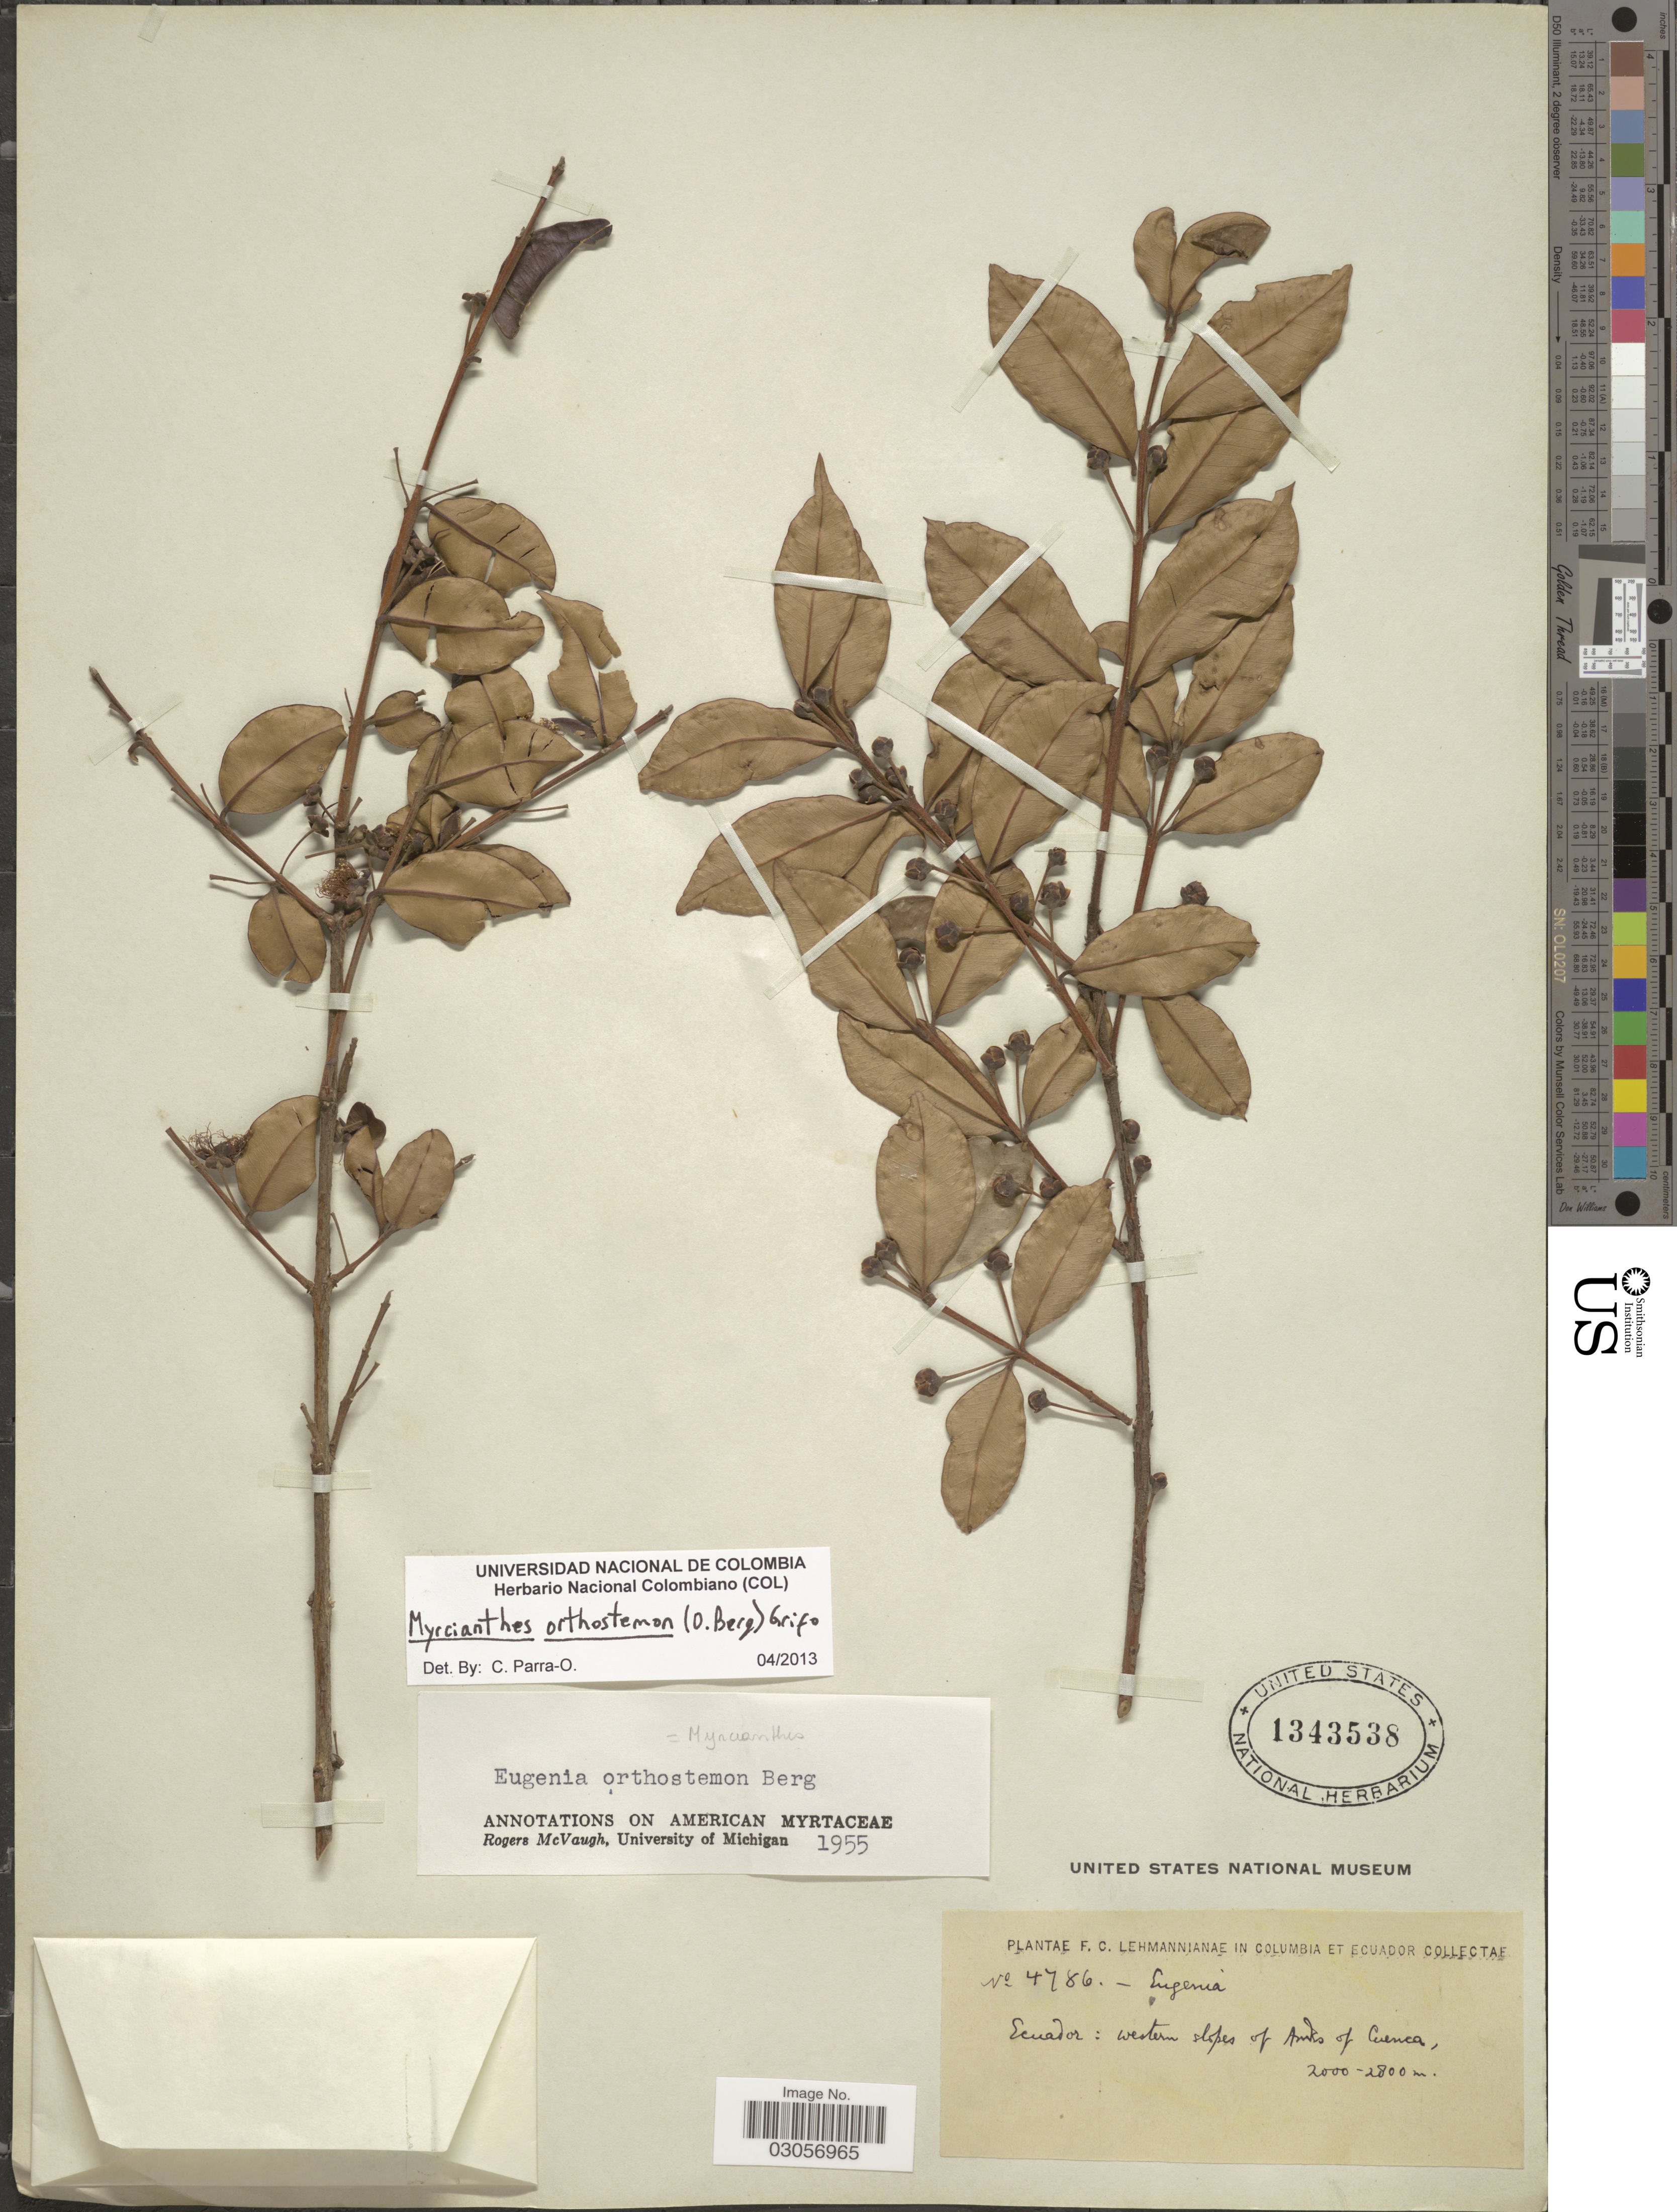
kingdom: Plantae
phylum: Tracheophyta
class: Magnoliopsida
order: Myrtales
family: Myrtaceae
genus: Myrcianthes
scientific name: Myrcianthes orthostemon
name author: (O. Berg) Grifo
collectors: F. C. Lehmann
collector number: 4786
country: Ecuador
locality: Western slopes of Mts of Cuenca.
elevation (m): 2000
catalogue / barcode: US 1343538